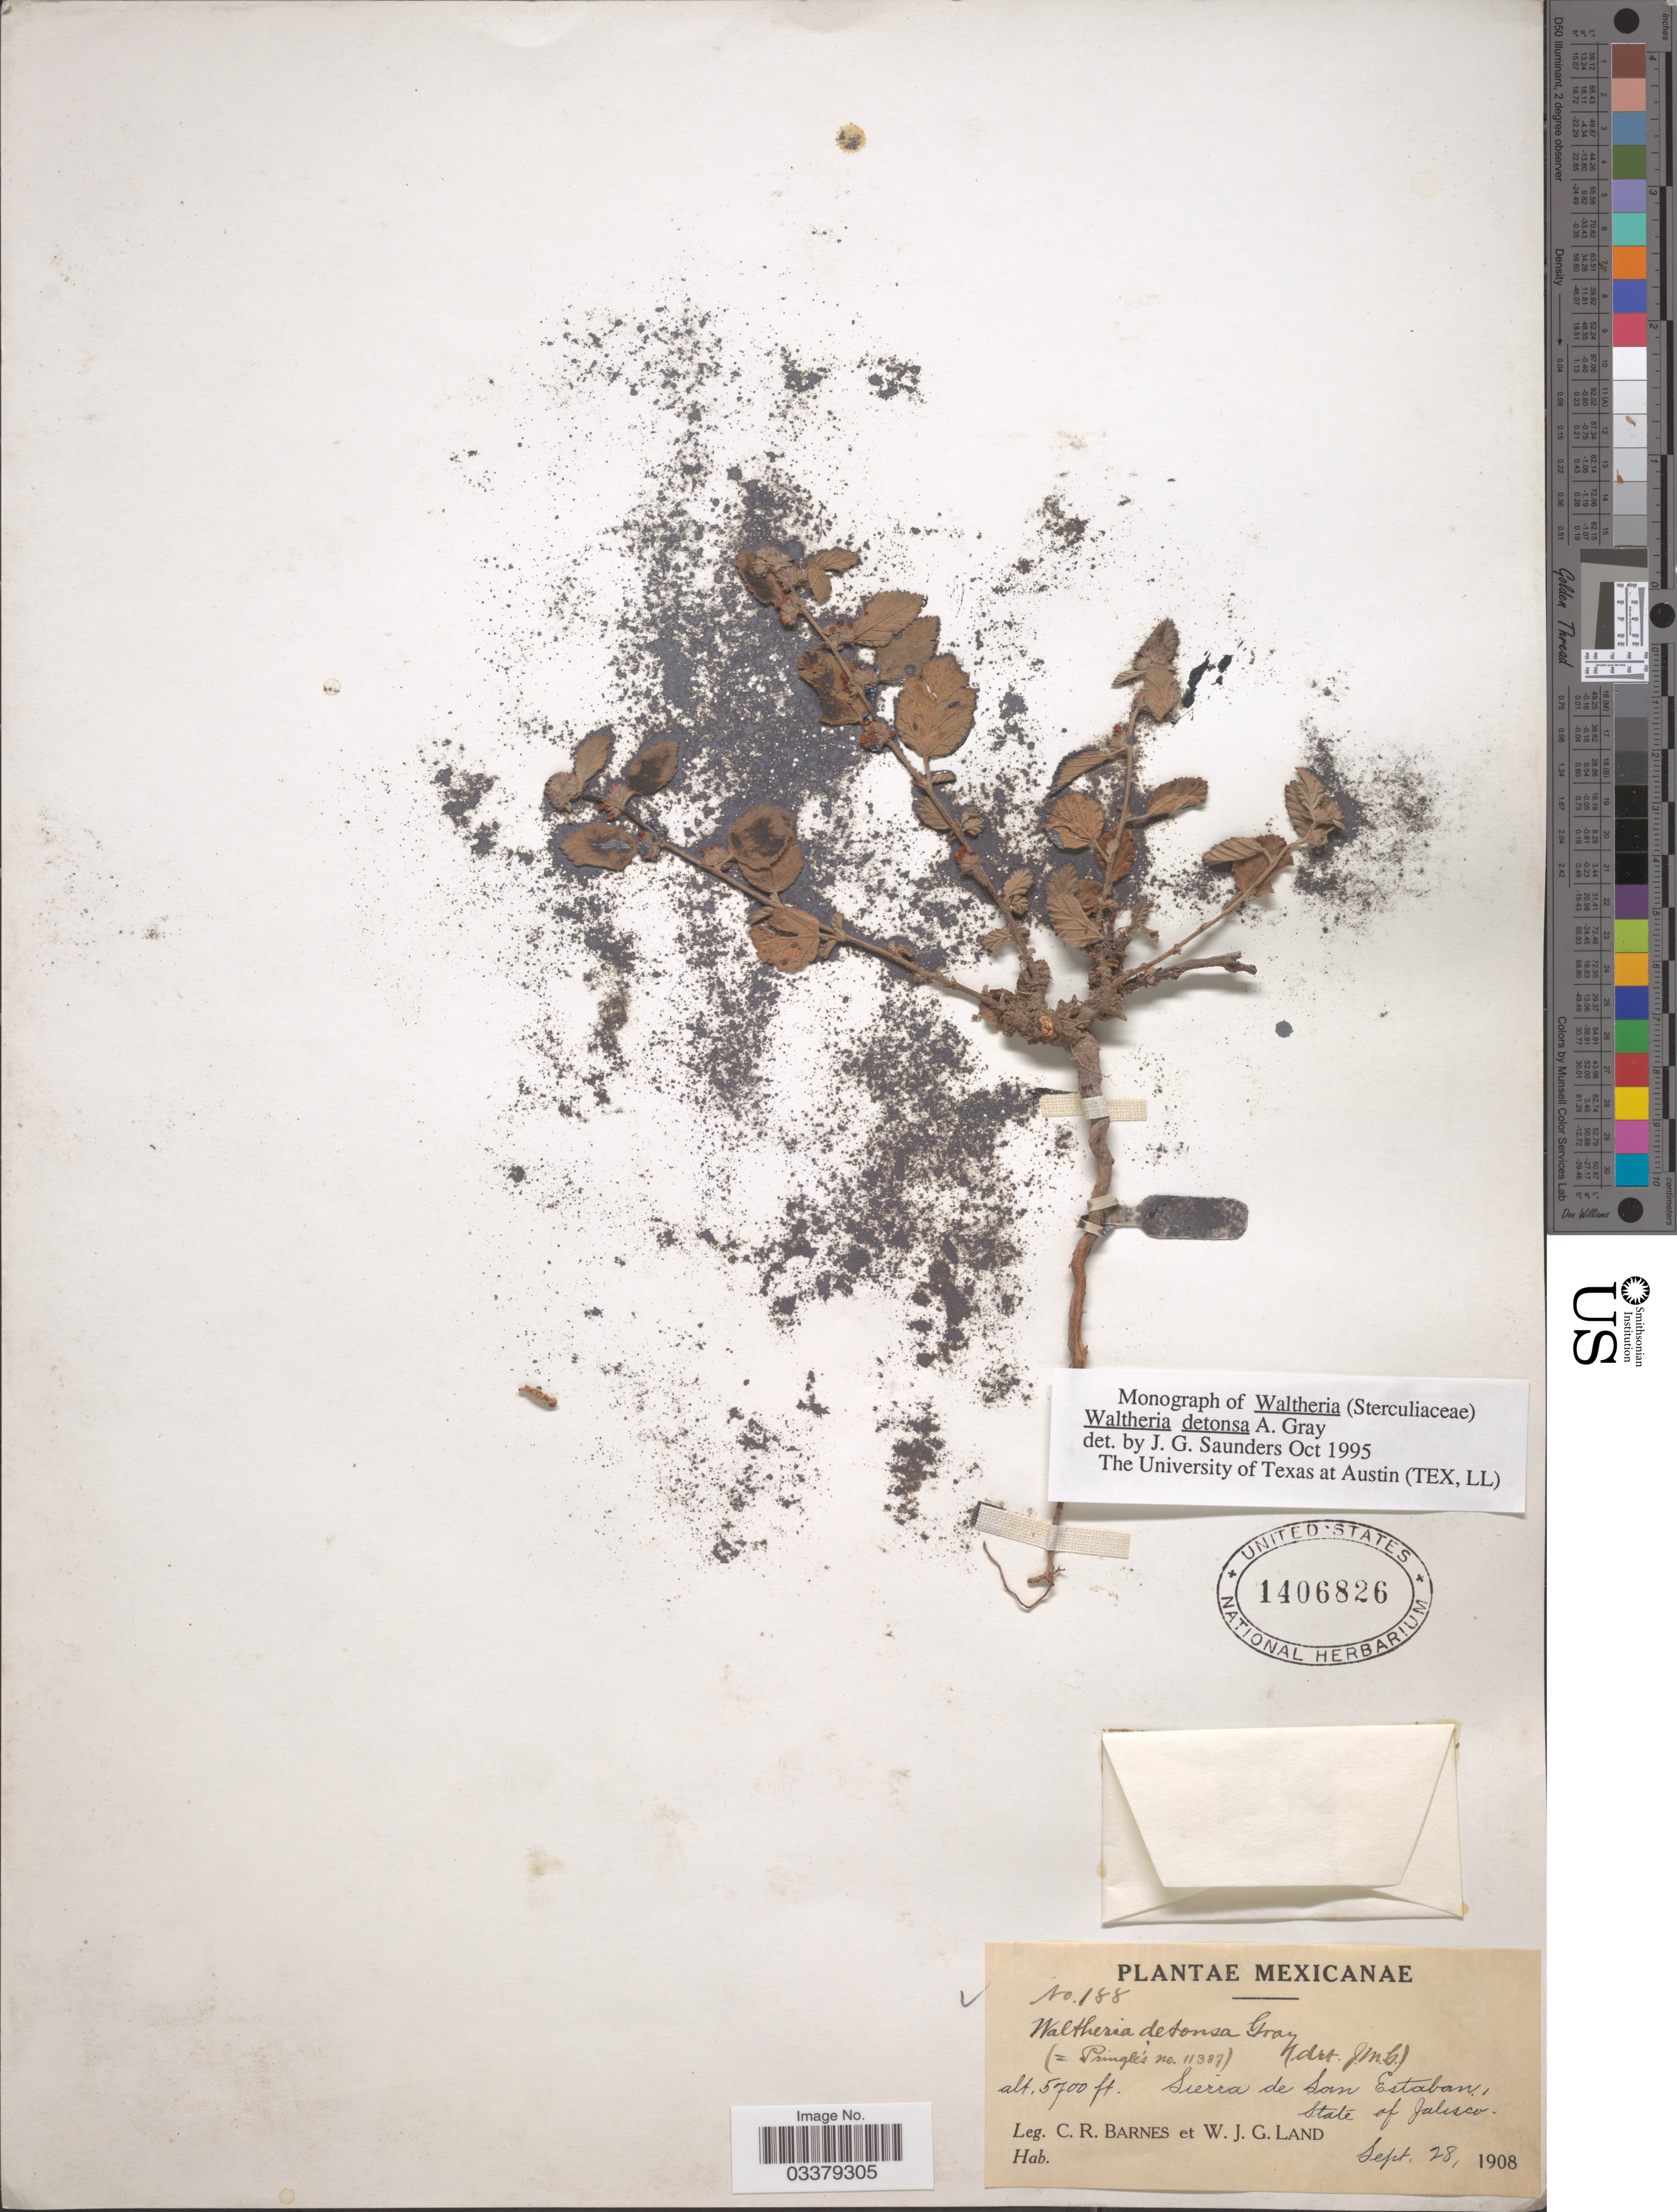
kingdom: Plantae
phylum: Tracheophyta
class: Magnoliopsida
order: Malvales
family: Malvaceae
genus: Waltheria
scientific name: Waltheria detonsa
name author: A. Gray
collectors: C. R. Barnes & W. J. G. Land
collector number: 188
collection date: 1908-09-28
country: Mexico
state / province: Jalisco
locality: Sierra de San Estaban.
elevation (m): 1737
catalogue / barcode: US 1406826